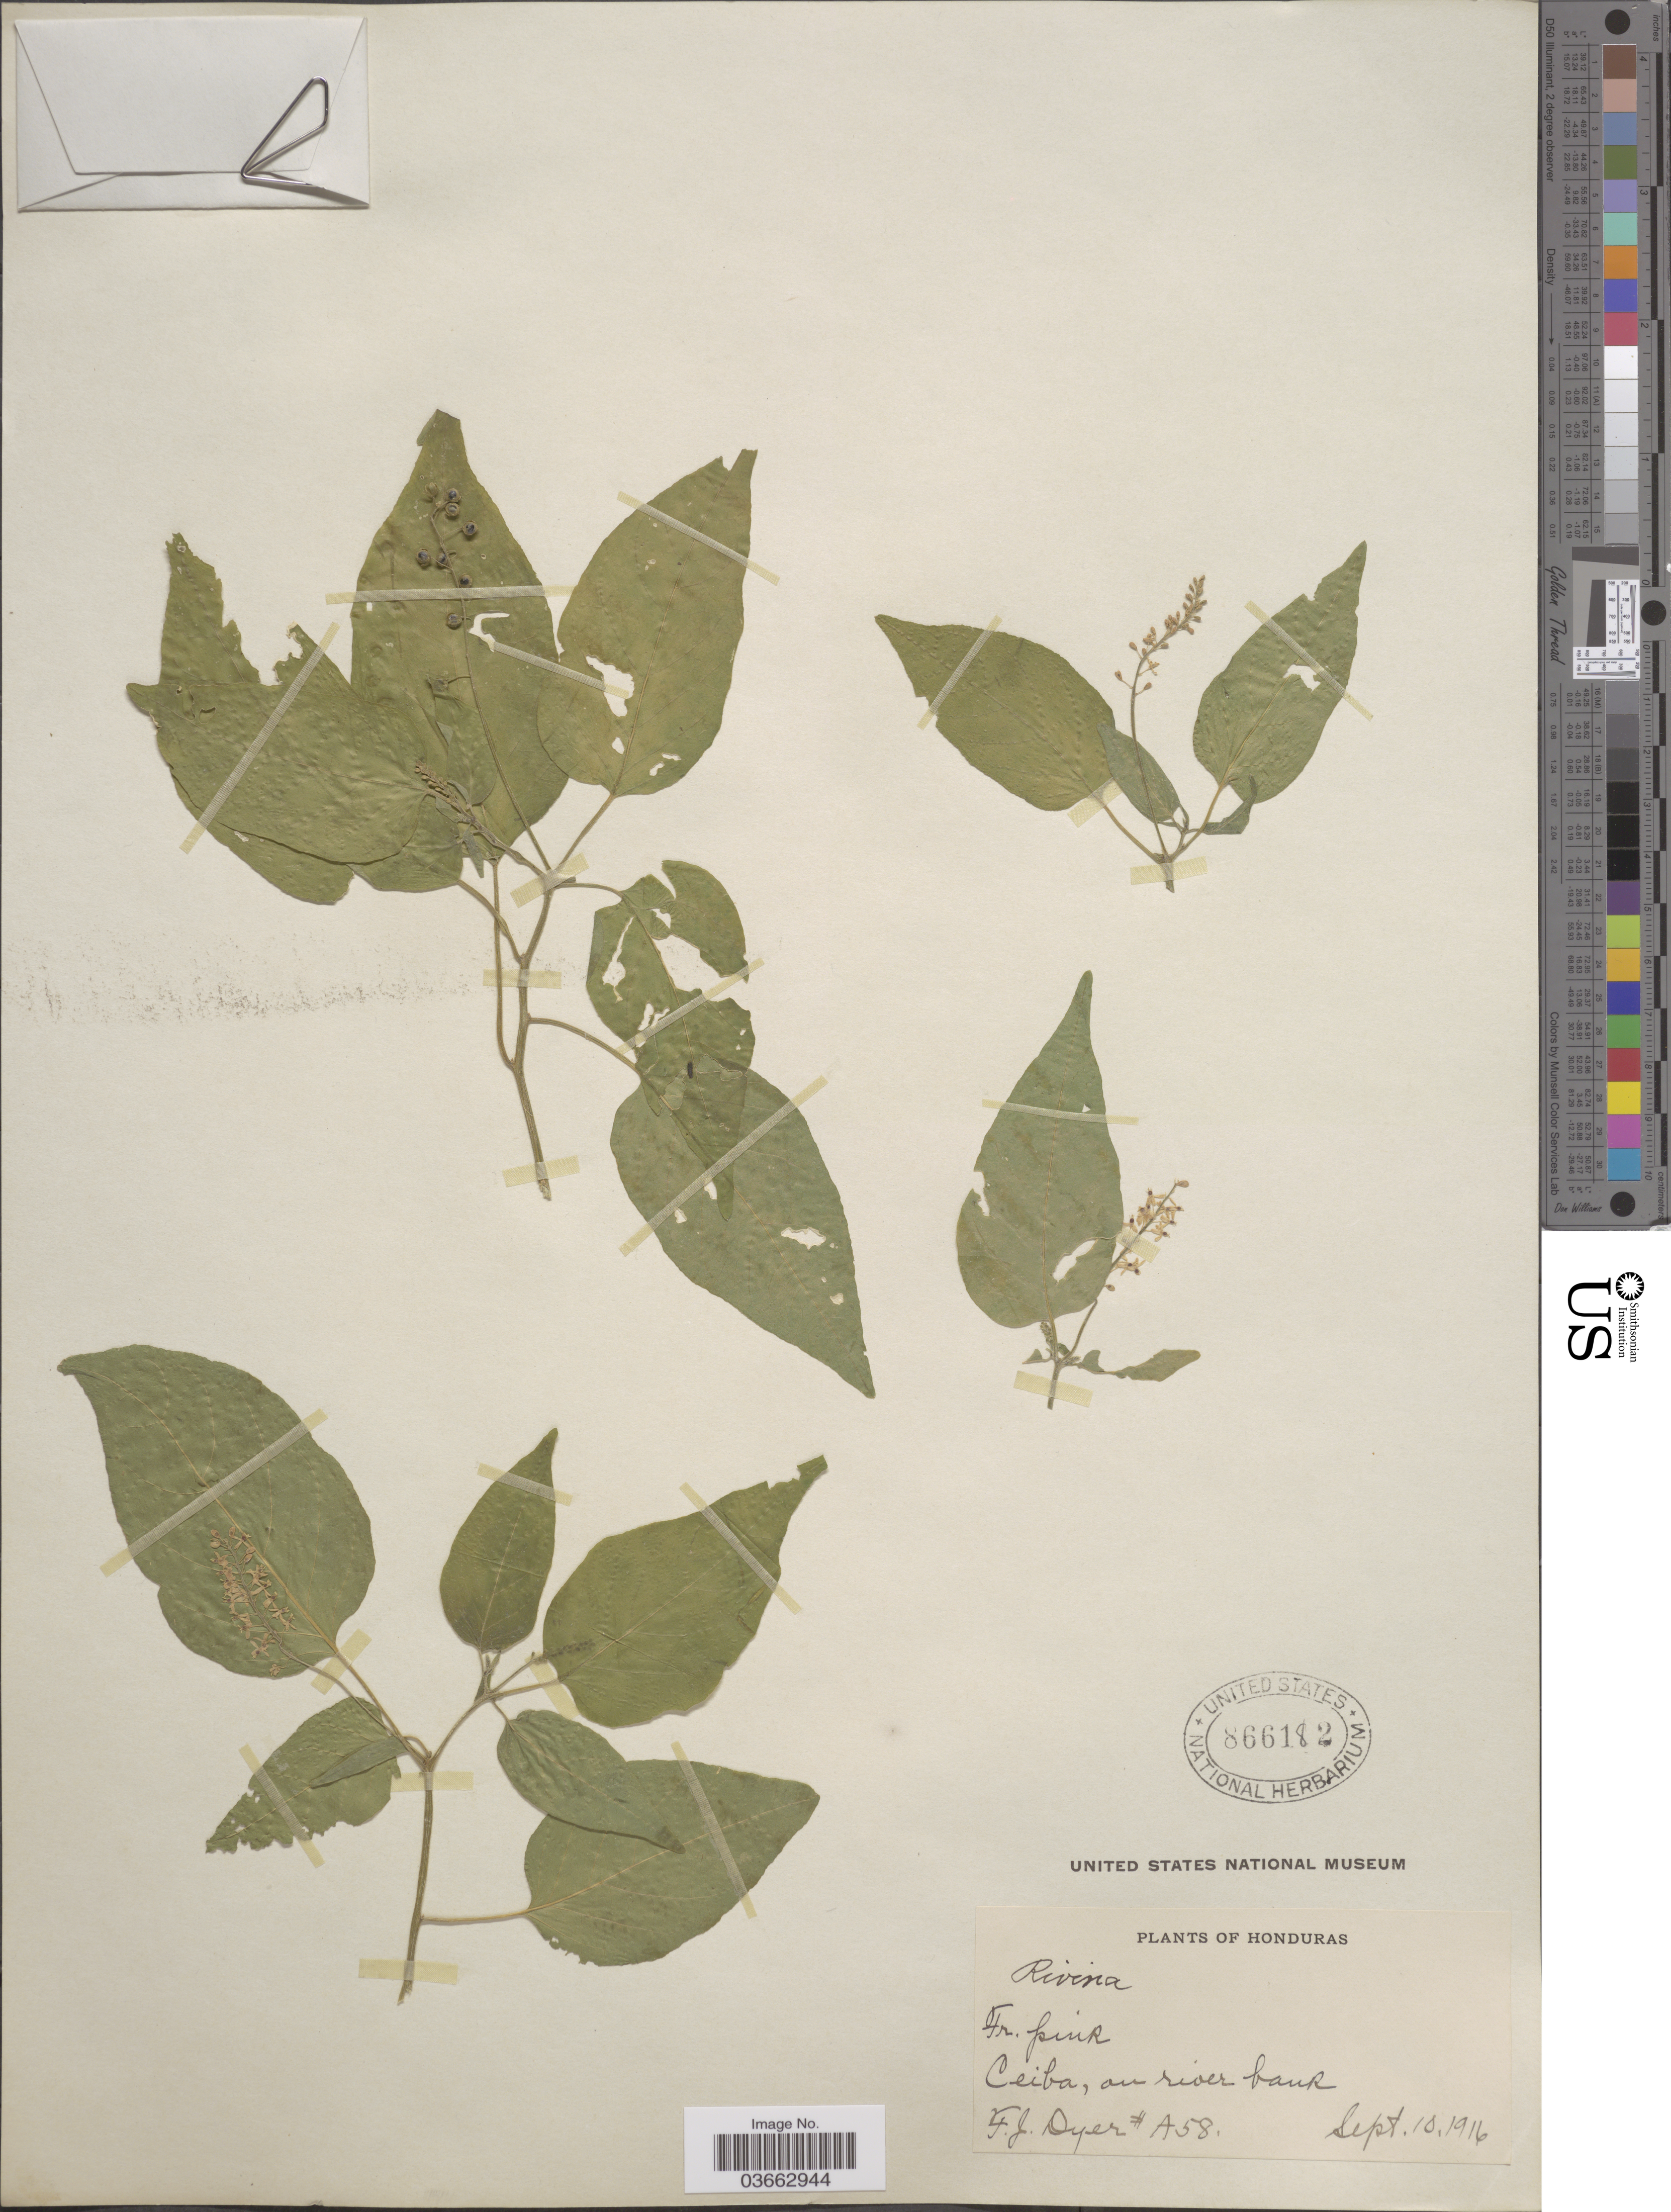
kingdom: Plantae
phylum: Tracheophyta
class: Magnoliopsida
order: Caryophyllales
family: Phytolaccaceae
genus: Rivina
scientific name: Rivina humilis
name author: L.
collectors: F. J. Dyer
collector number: A58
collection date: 1916-09-10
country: Honduras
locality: Ceiba.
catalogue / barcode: US 866182